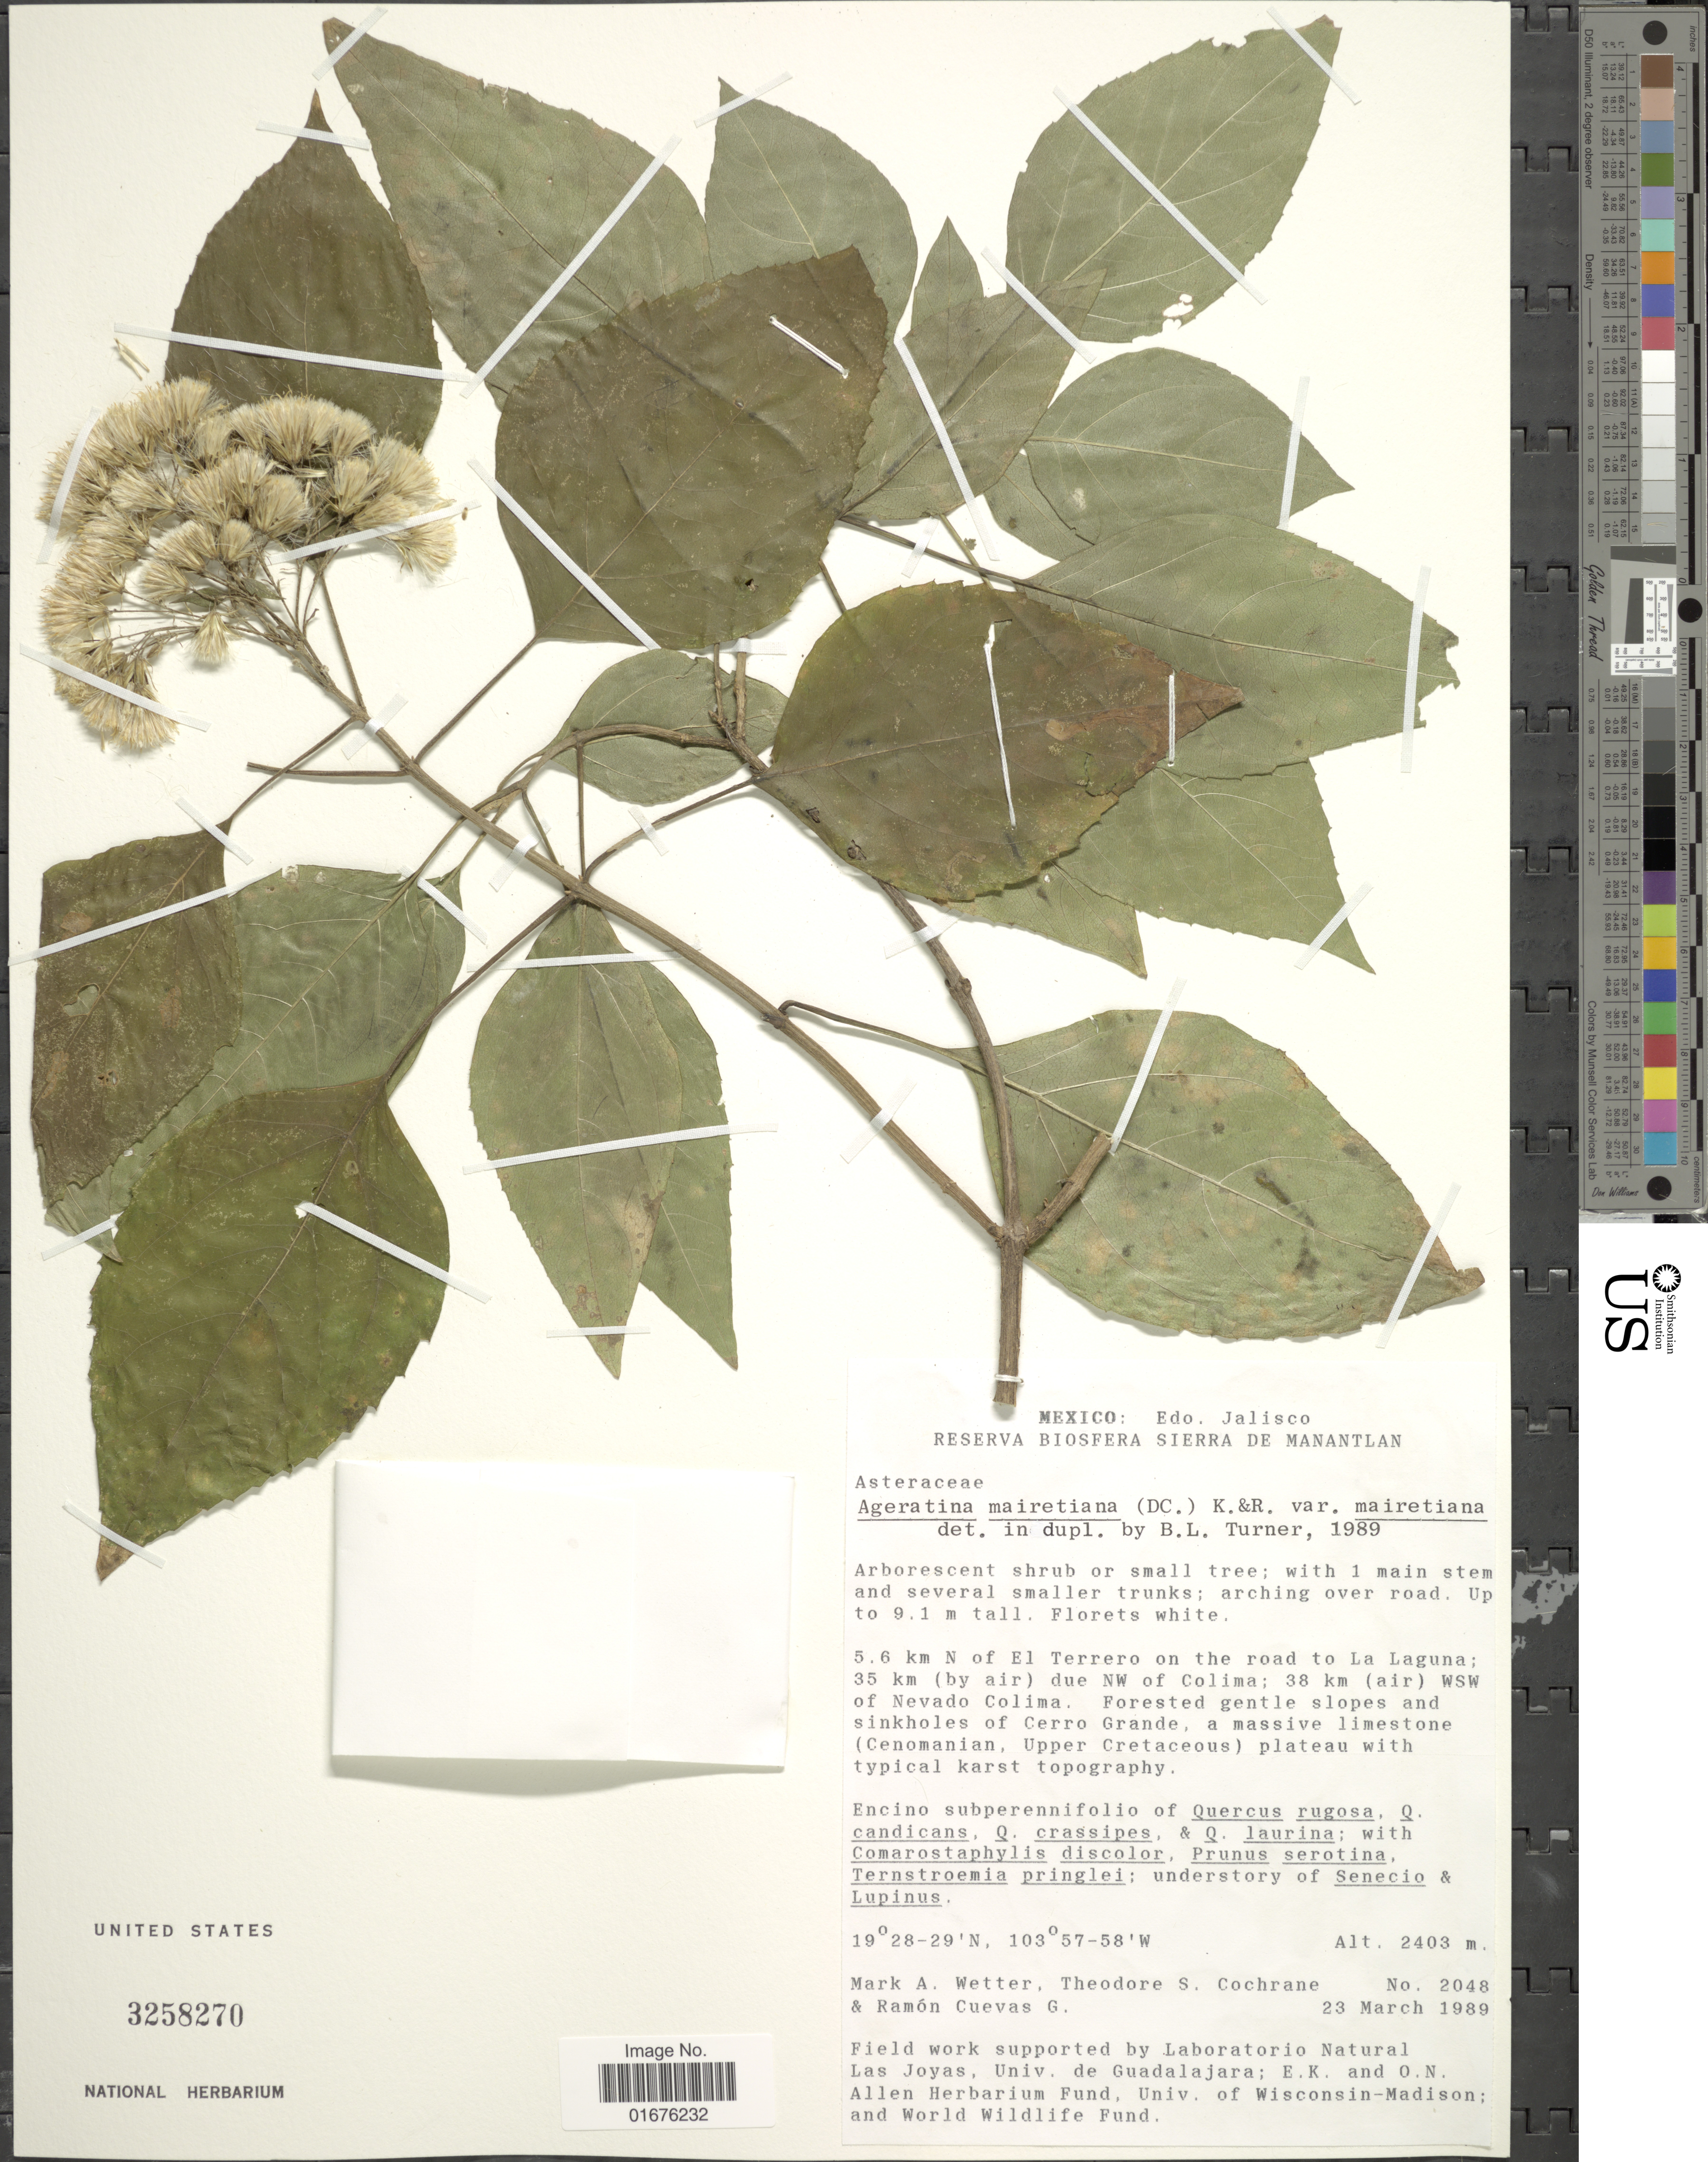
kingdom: Plantae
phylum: Tracheophyta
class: Magnoliopsida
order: Asterales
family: Asteraceae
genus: Ageratina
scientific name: Ageratina mairetiana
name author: (DC.) R.M. King & H. Rob.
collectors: M. Wetter, T. S. Cochrane & R. Cuevas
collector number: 2048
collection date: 1989-03-23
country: Mexico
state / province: Jalisco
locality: Reserva Biosfera Sierra de Manantlan, 5.6 km N of El Terrero on the road to La Laguna; 35 km (by air) due NW of Colima; 38 km (air) WSW of Nevado Colima, forested gentle slopes and sinkholes of Cerro Grande, a massive limestone (Cenomanian, Upper Cretaceous) plateau with typical karst topography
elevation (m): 2403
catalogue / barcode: US 3258270